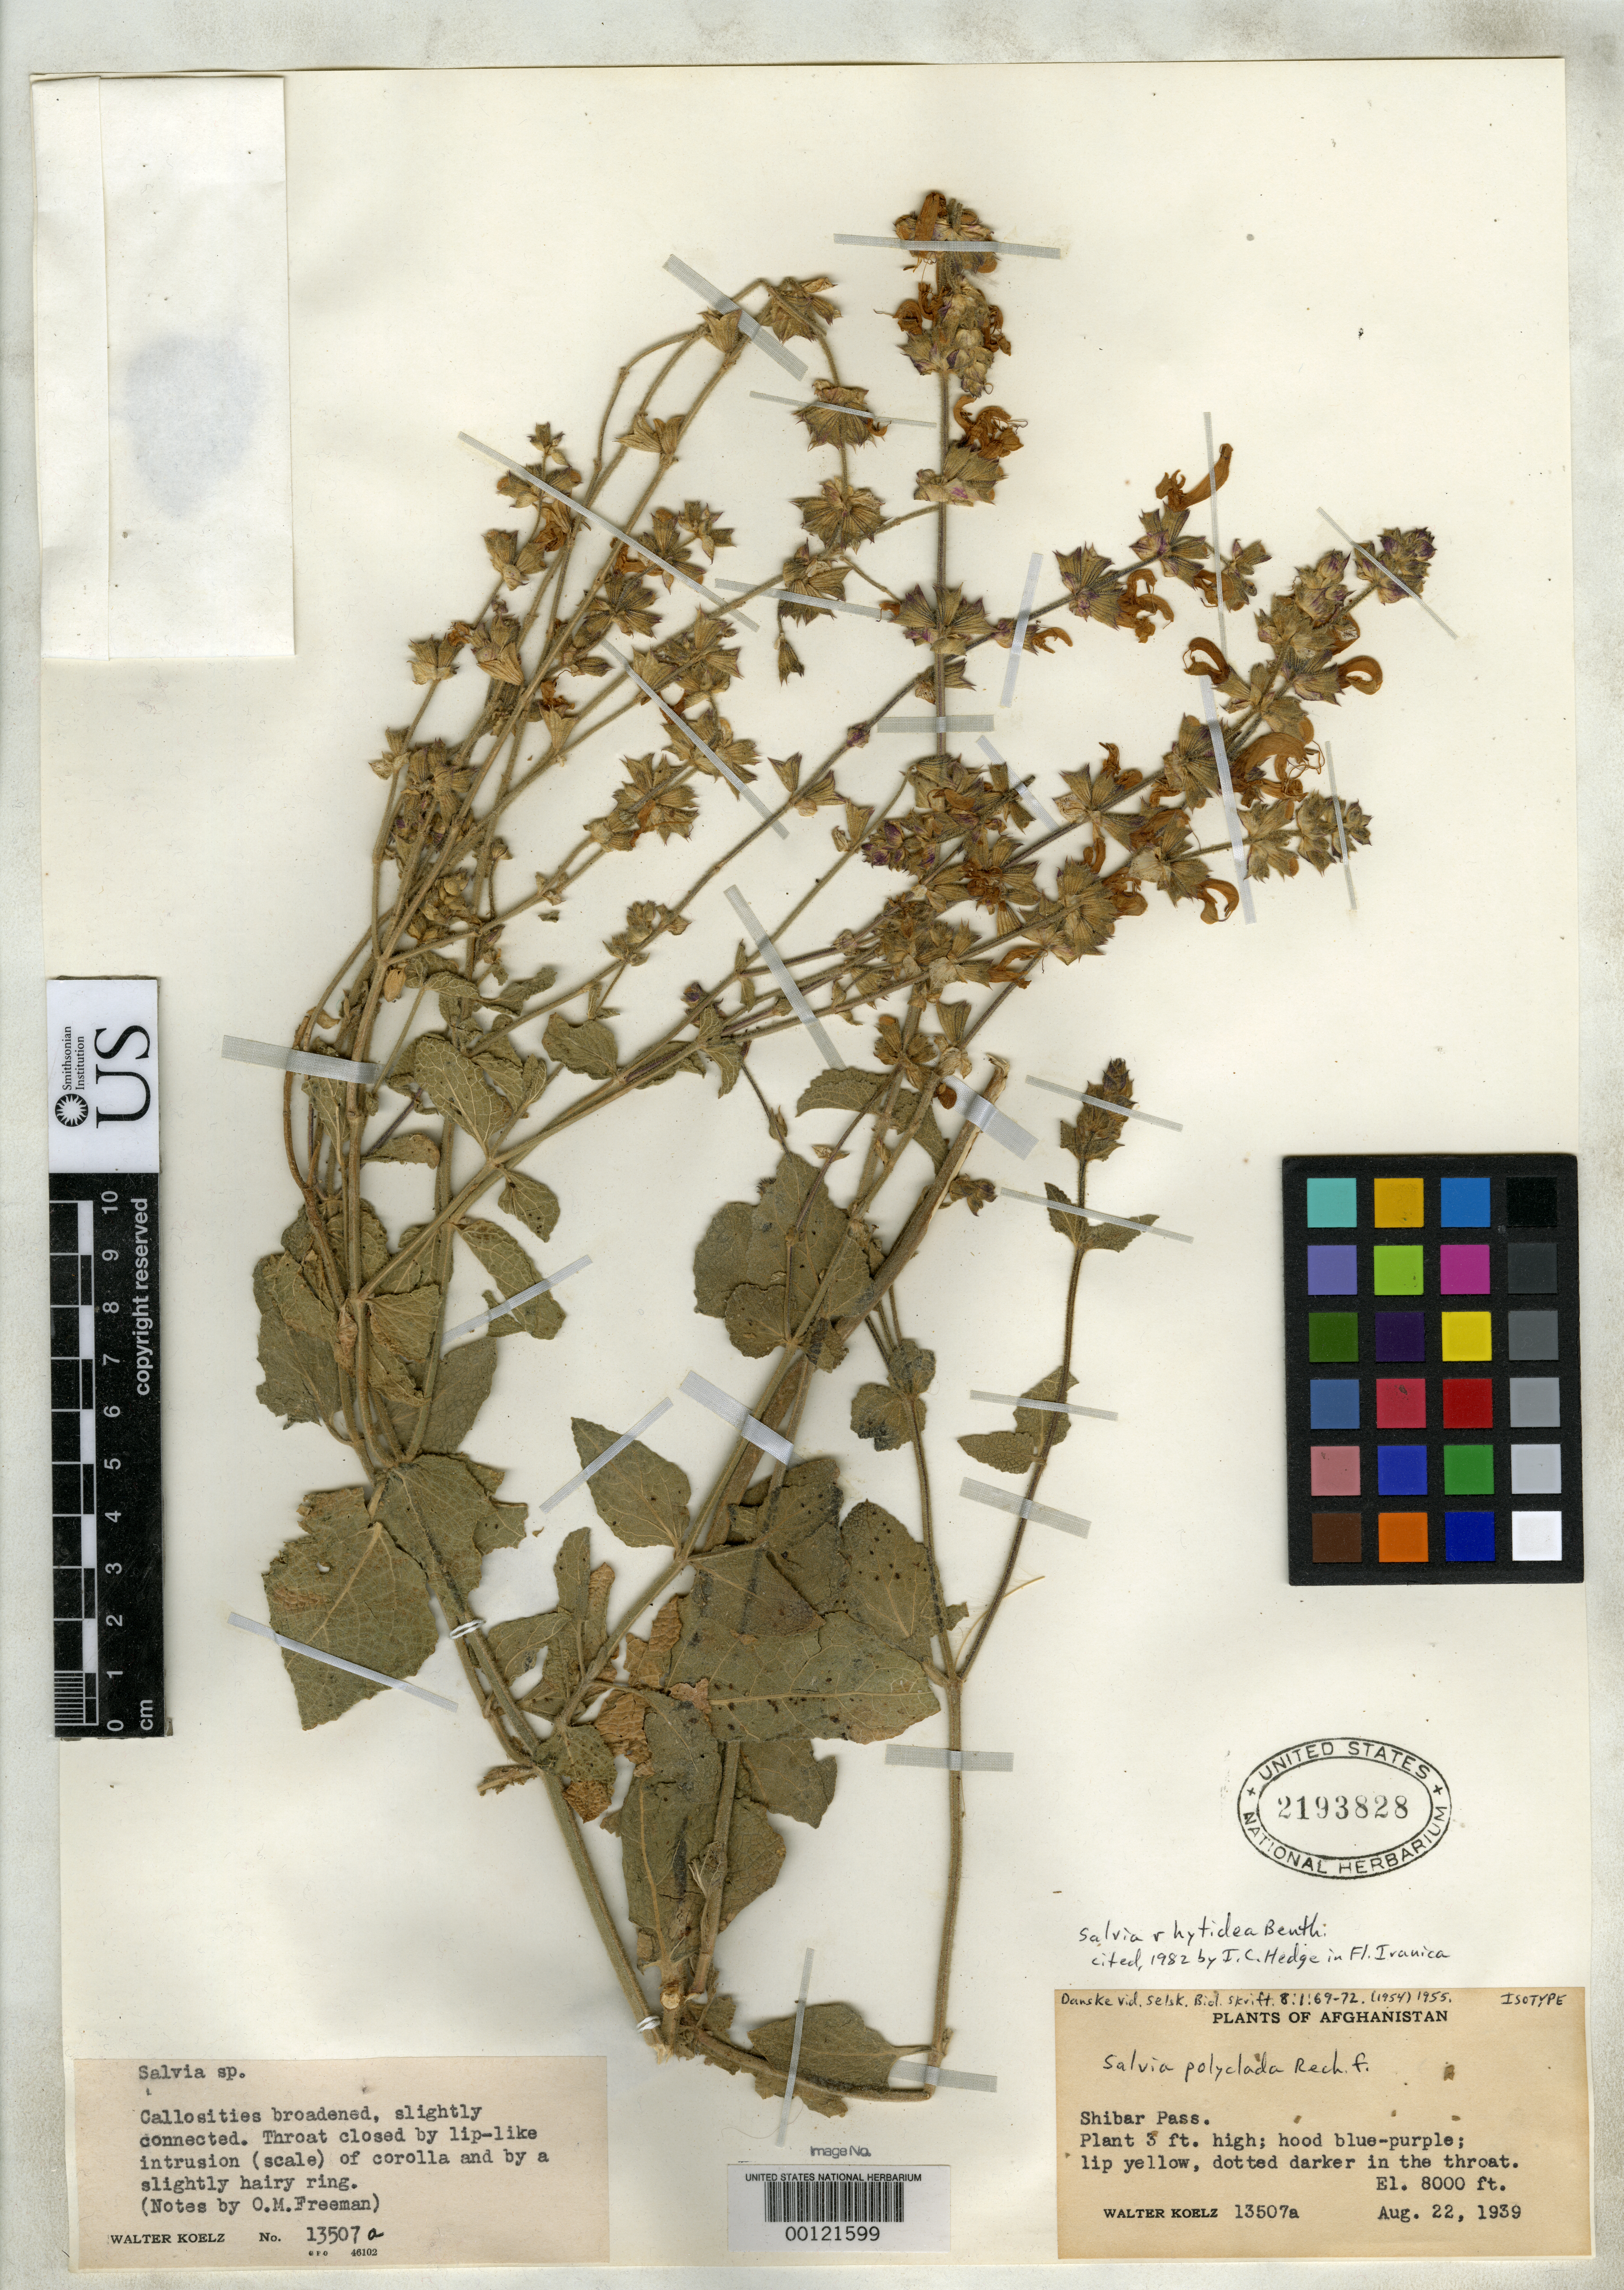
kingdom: Plantae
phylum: Tracheophyta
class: Magnoliopsida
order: Lamiales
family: Lamiaceae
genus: Salvia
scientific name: Salvia polyclada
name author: Rech. f.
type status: Isotype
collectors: W. N. Koelz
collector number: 13507a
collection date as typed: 22 Aug 1939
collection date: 1939-08-22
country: Afghanistan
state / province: Kabul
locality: Shibar Pass.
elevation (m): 2438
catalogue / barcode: US 2193828